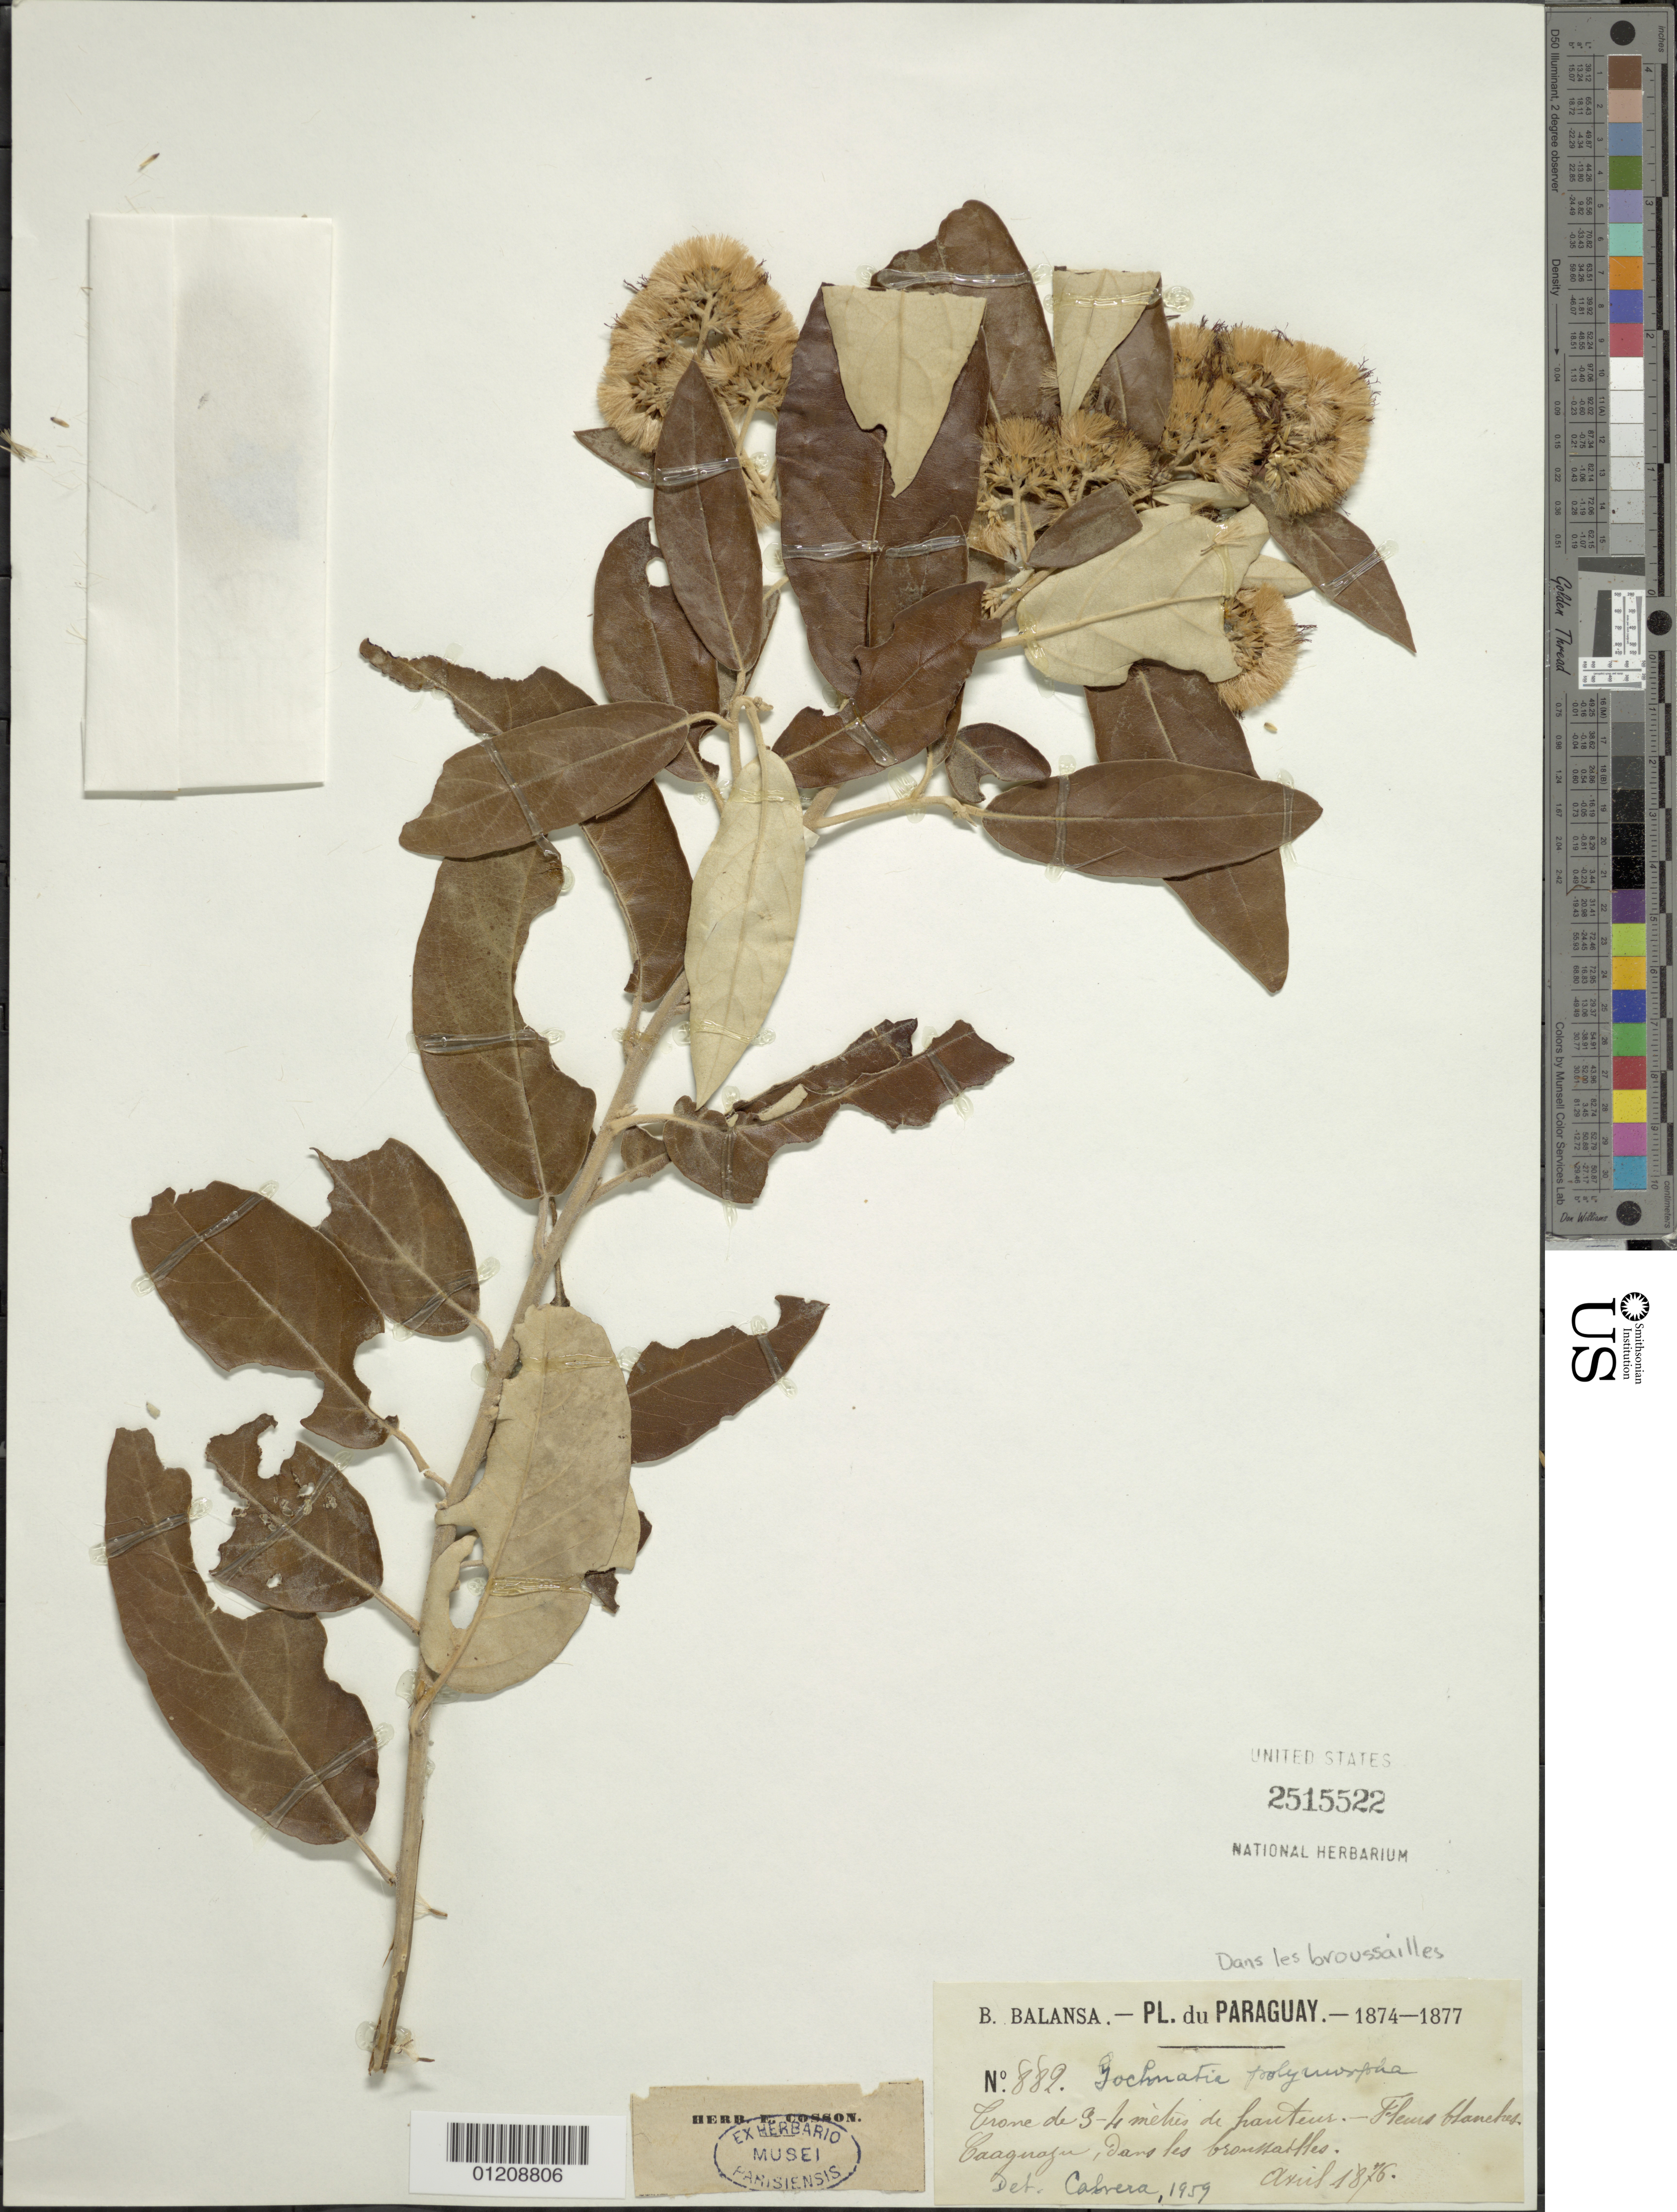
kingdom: Plantae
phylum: Tracheophyta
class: Magnoliopsida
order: Asterales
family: Asteraceae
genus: Moquiniastrum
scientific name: Moquiniastrum polymorphum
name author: (Less.) G. Sancho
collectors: B. Balansa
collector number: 882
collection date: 1876-04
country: Paraguay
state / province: Caaguazu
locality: dans les broussailles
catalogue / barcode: US 2515522